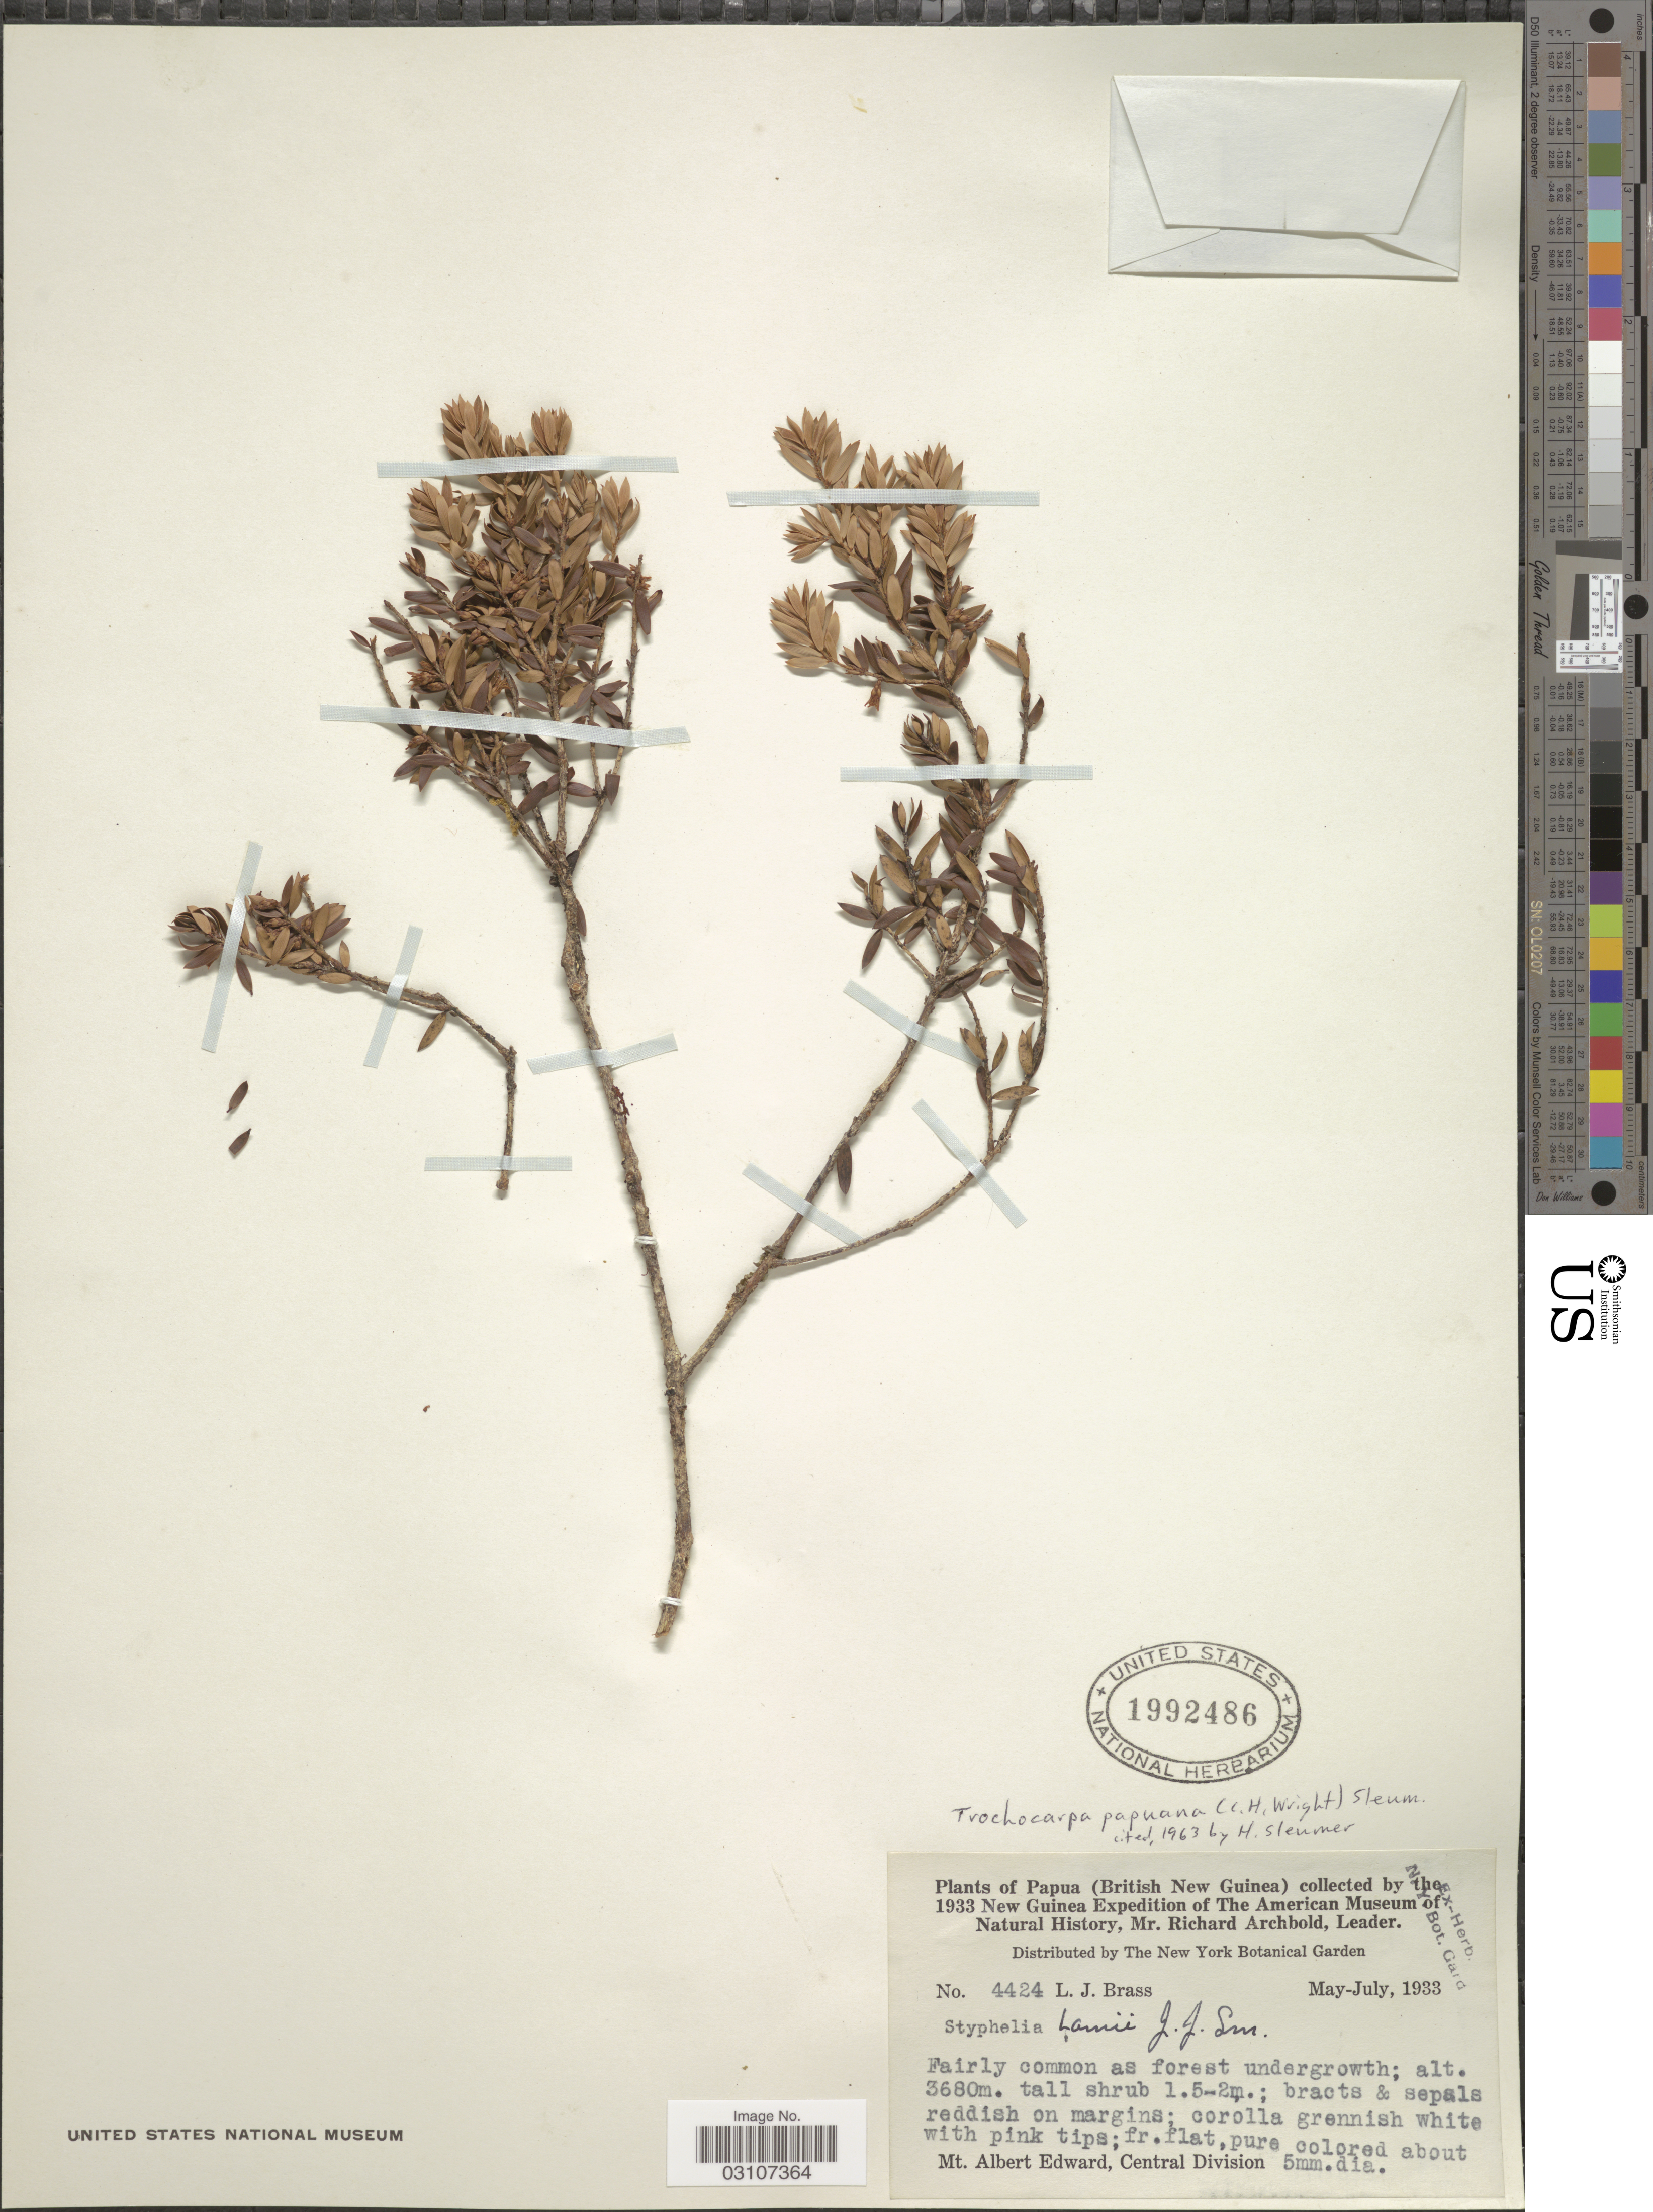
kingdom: Plantae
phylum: Tracheophyta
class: Magnoliopsida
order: Ericales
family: Ericaceae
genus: Trochocarpa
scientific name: Trochocarpa papuana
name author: (C.H. Wright) Sleumer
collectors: L. J. Brass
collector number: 4424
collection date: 1933-05/1933-07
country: Papua New Guinea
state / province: Central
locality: Papua (British New Guinea). Mt. Albert Edward, Central Division.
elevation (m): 3680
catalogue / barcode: US 1992486